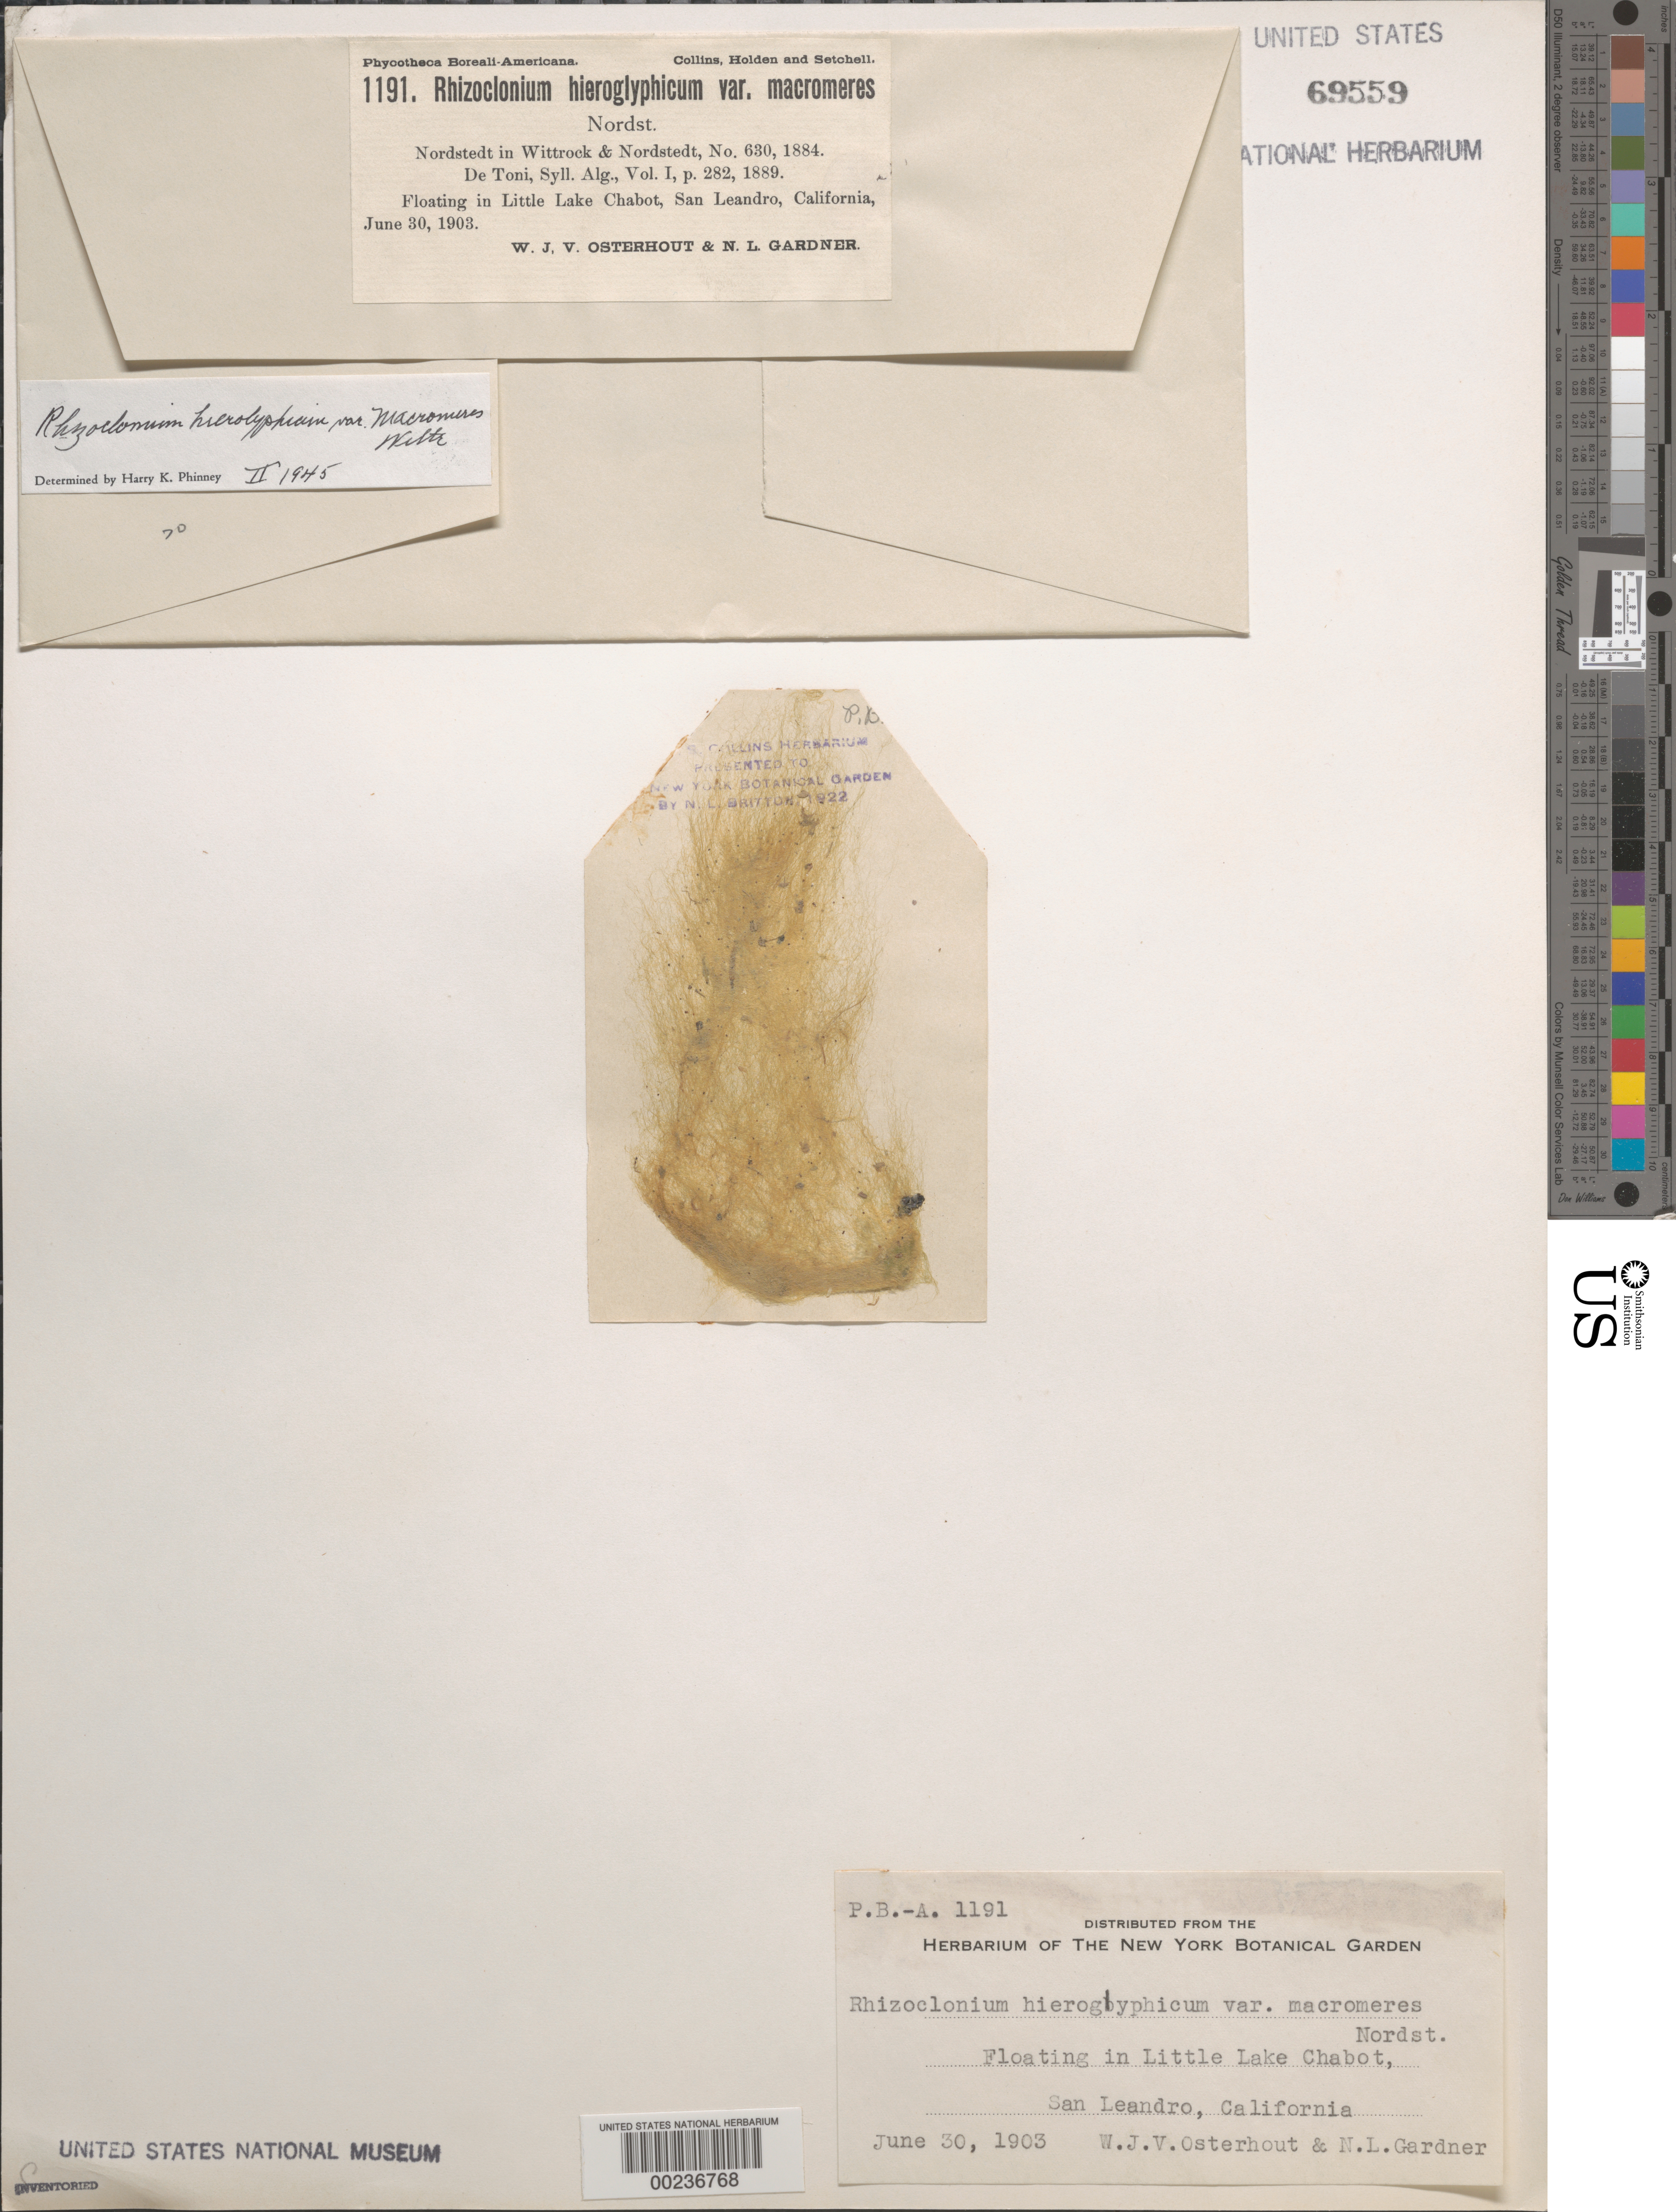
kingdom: Plantae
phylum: Chlorophyta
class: Ulvophyceae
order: Cladophorales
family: Cladophoraceae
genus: Rhizoclonium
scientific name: Rhizoclonium hieroglyphicum var. macromeres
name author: Wittr. in Wittr. & Nordstedt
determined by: Phinney, H. K.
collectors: W. Osterhout & N. Gardner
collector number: PB-A 1191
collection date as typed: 30 Jun 1903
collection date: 1903-06-30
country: United States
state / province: California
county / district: Alameda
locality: Little Lake Chabot, San Leandro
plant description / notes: Collins, Holden & Setchell, Phycotheca Boreali-Americana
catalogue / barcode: US 69559